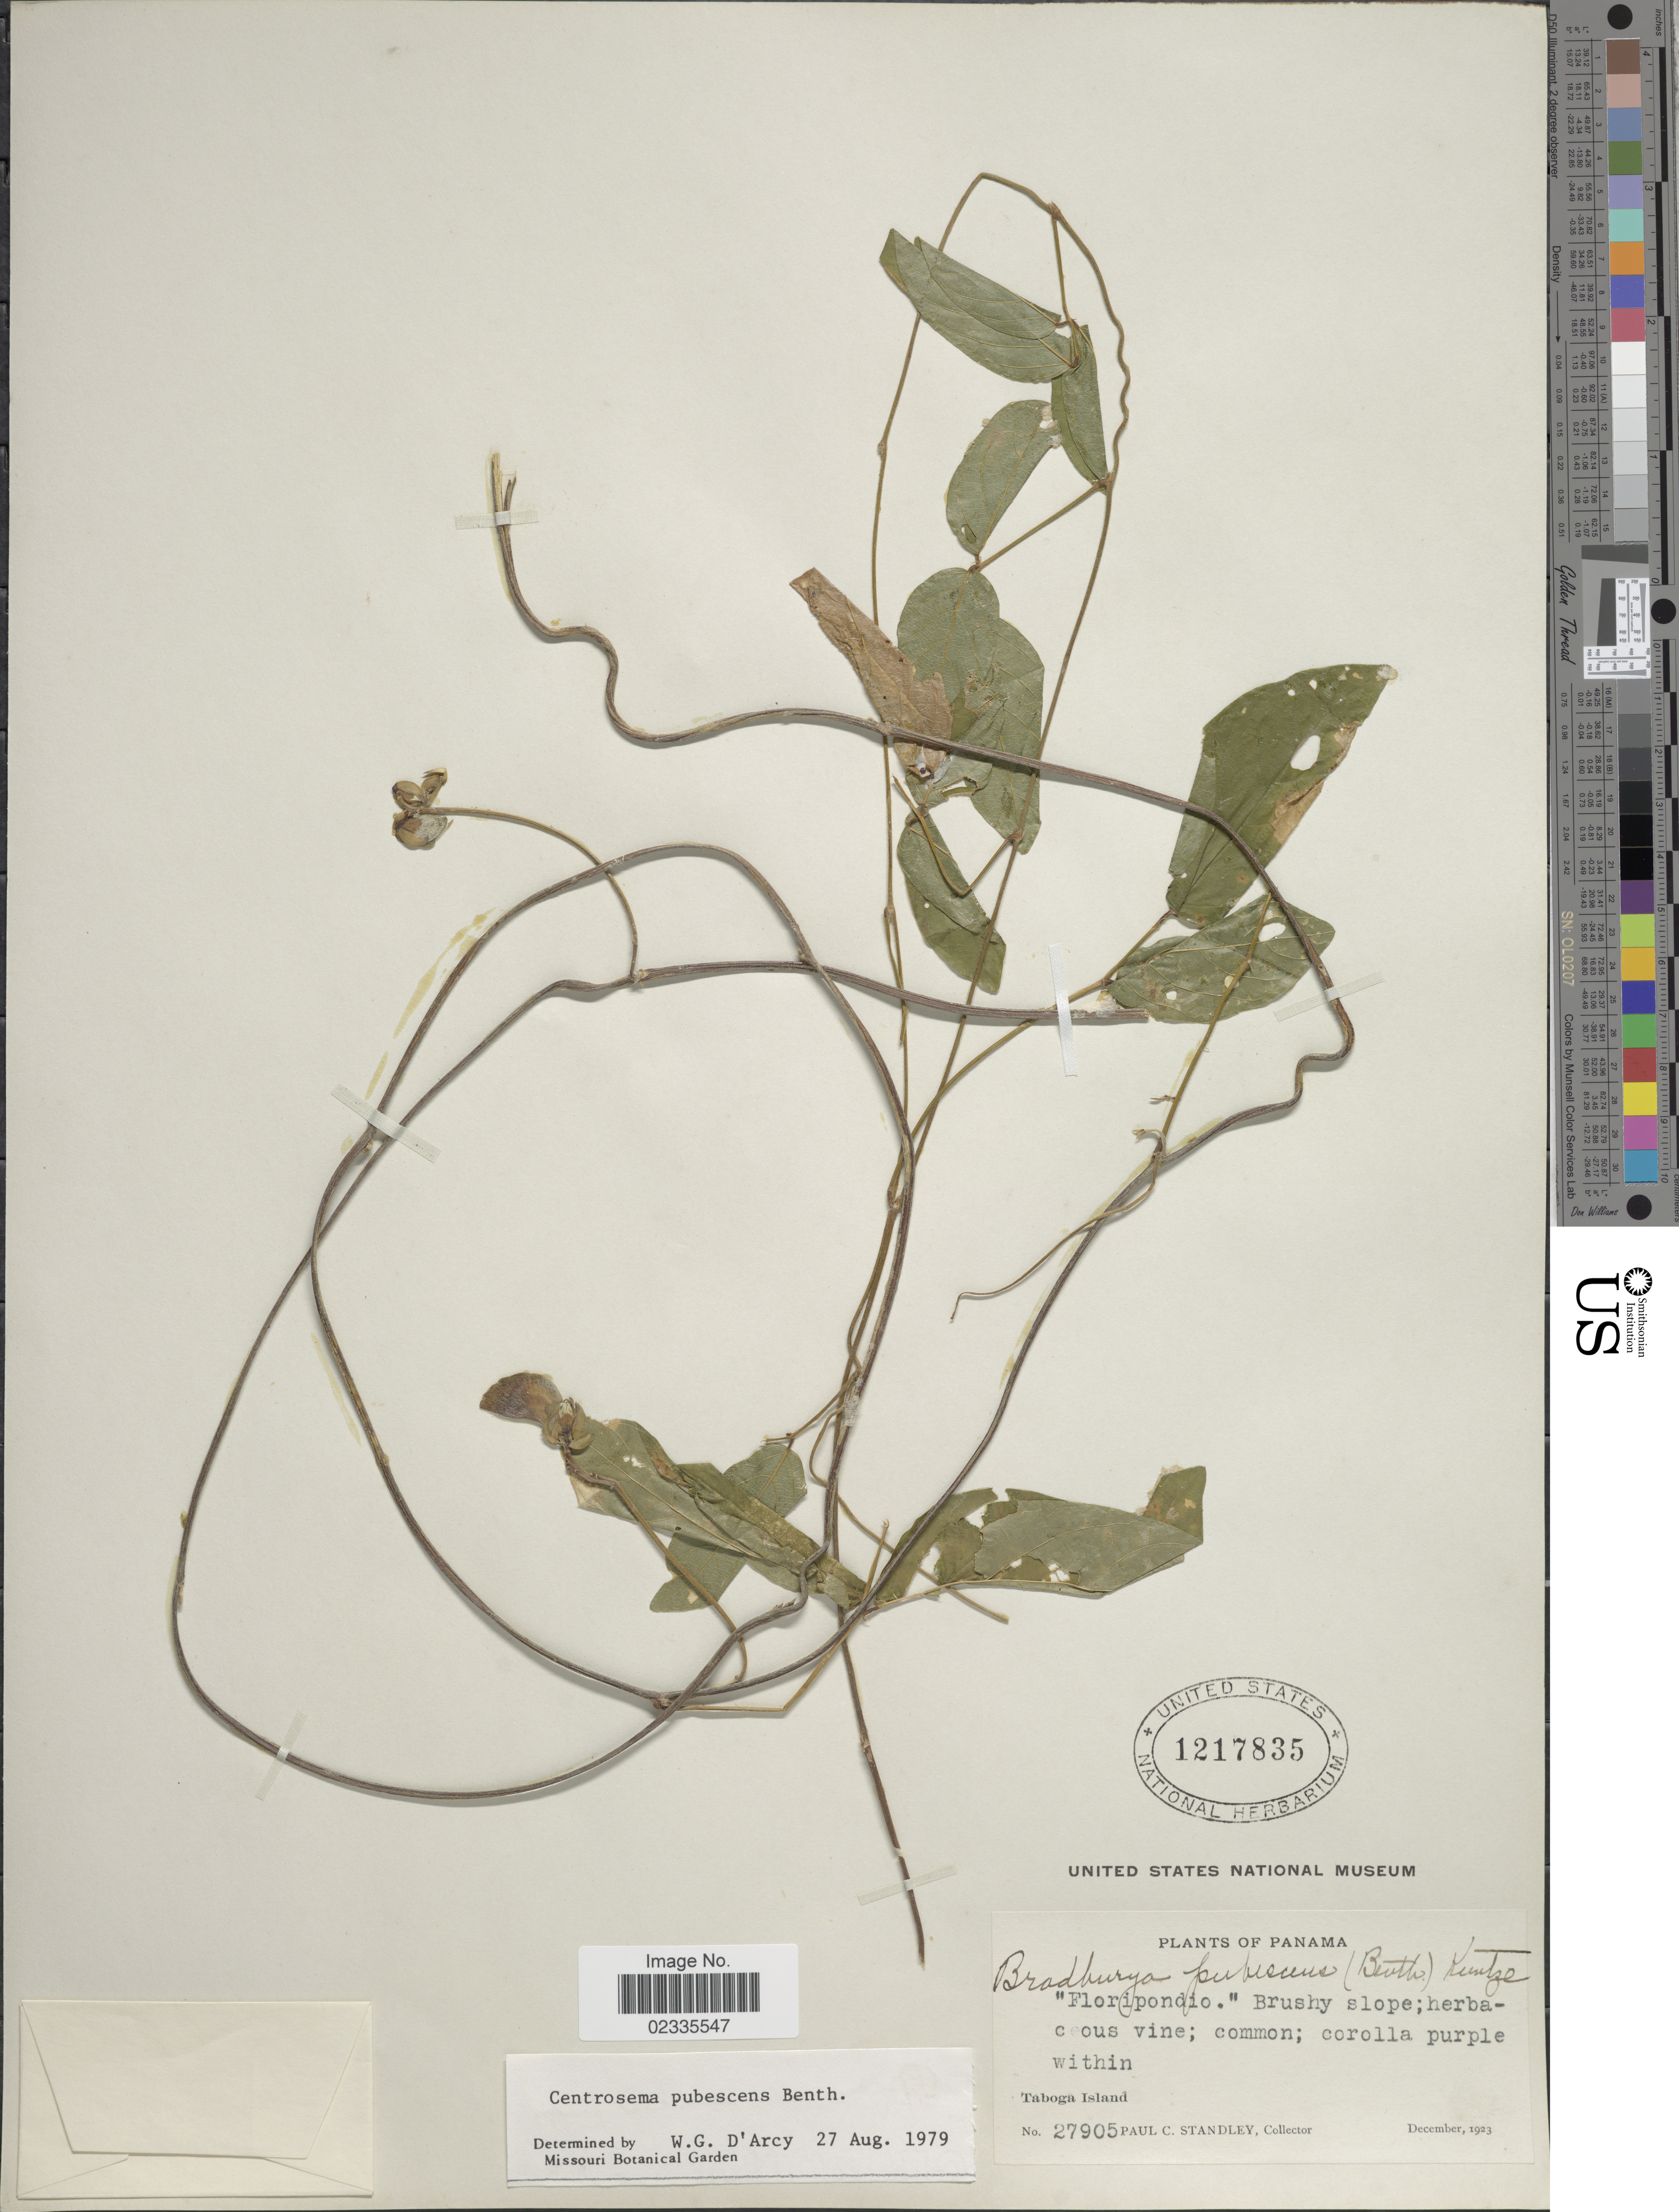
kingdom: Plantae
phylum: Tracheophyta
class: Magnoliopsida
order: Fabales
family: Fabaceae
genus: Centrosema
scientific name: Centrosema pubescens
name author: Benth.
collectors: P. C. Standley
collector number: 27905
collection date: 1923-12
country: Panama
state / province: Panamá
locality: Taboga Island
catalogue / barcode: US 1217835